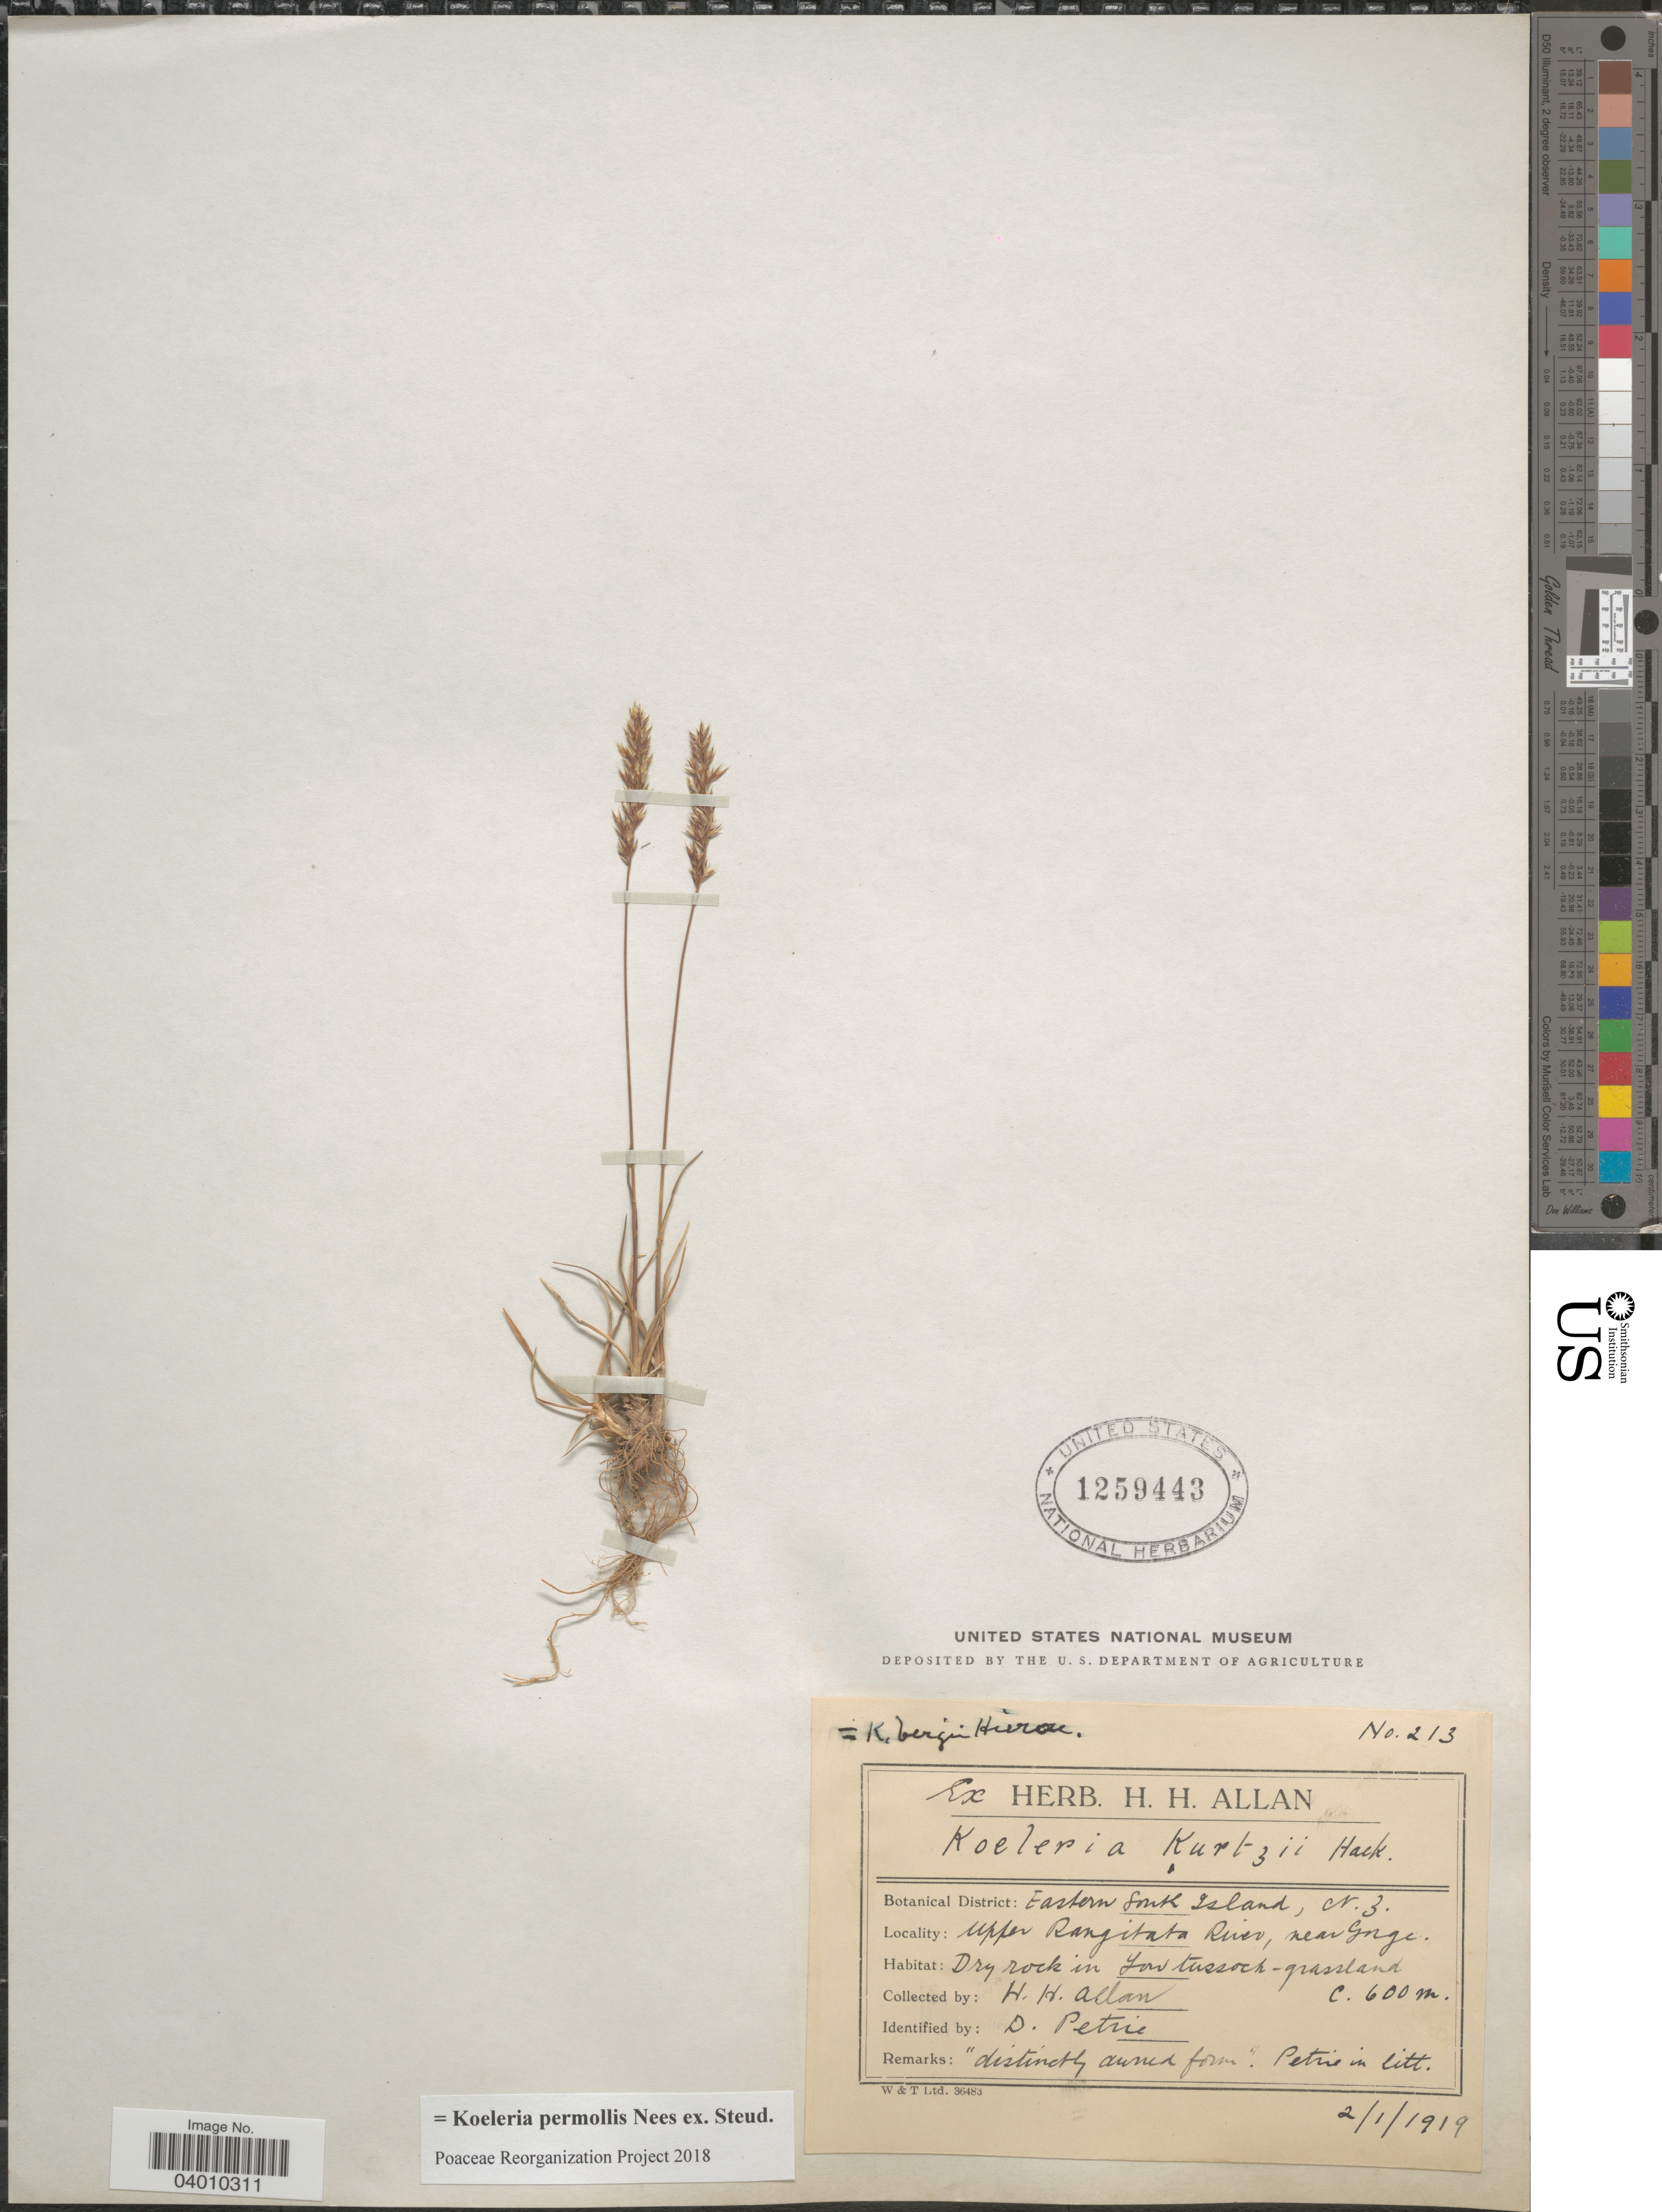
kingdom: Plantae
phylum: Tracheophyta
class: Liliopsida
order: Poales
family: Poaceae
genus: Koeleria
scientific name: Koeleria permollis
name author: Nees ex Steud.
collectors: H. Allan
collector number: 213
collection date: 1919-01-02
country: New Zealand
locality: Botanical District: Eastern South Island. Upper Rangitata River, near Gorge.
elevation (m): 600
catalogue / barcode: US 1259443